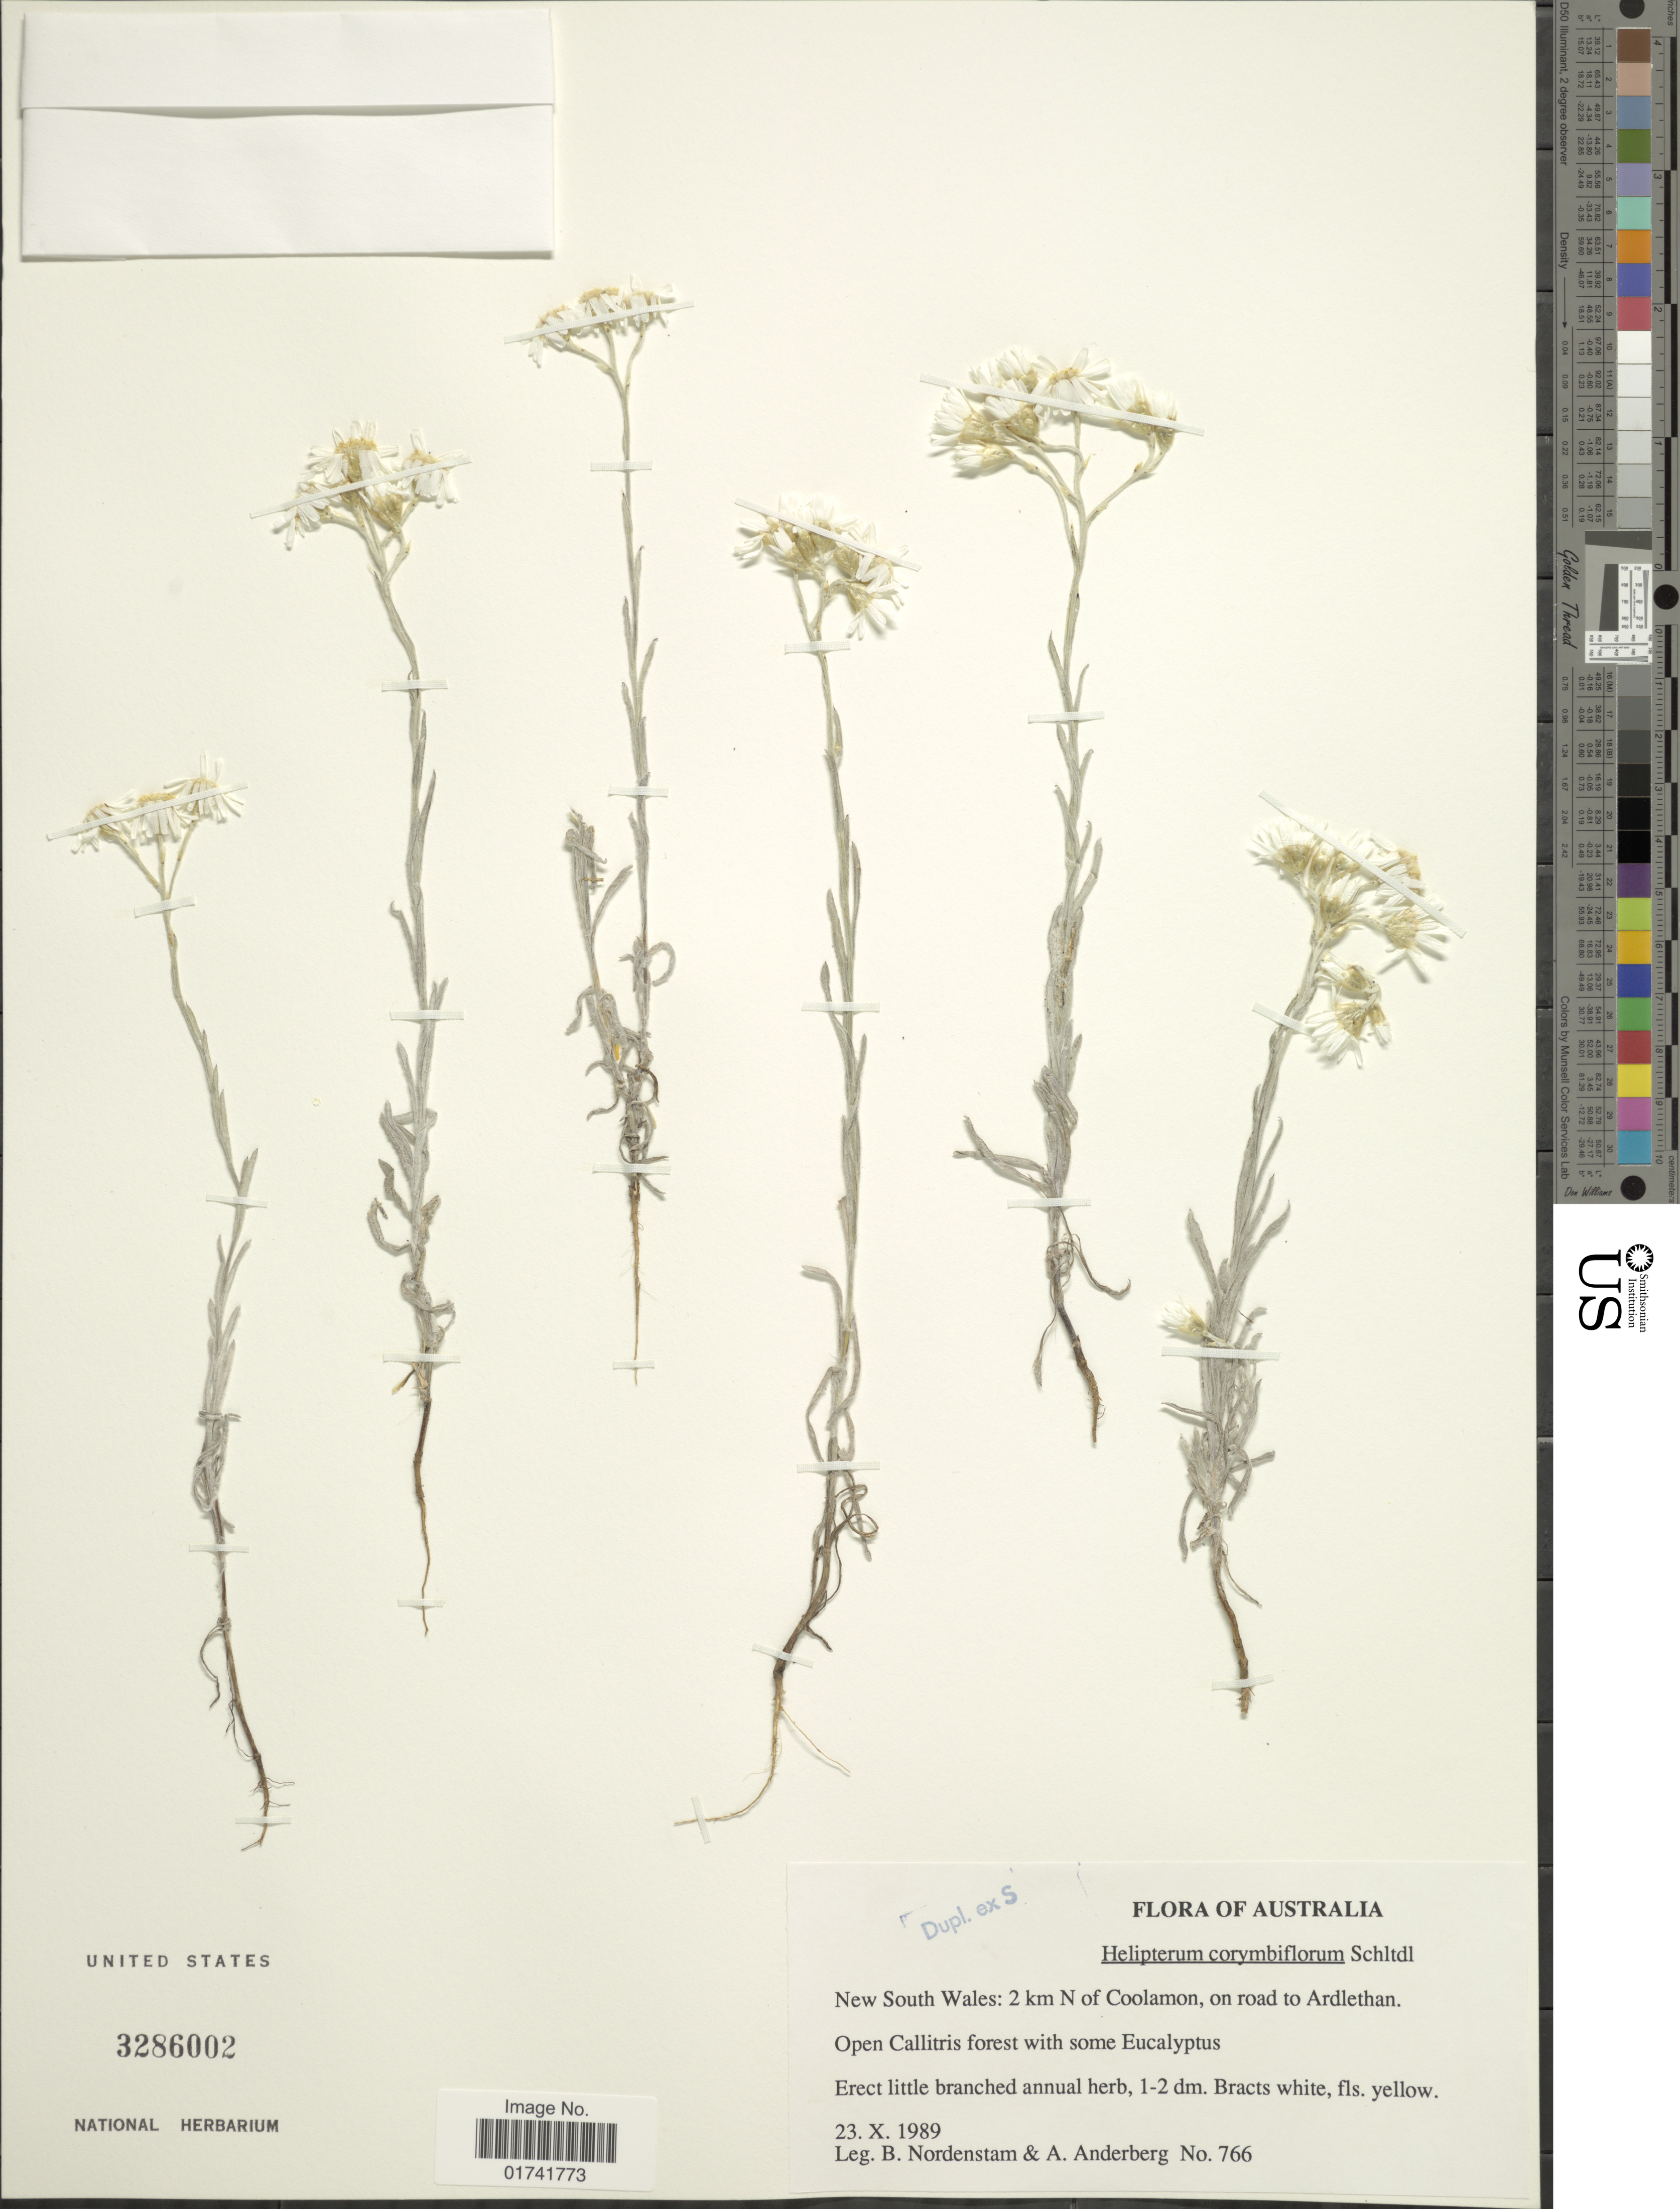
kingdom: Plantae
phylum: Tracheophyta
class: Magnoliopsida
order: Asterales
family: Asteraceae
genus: Rhodanthe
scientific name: Rhodanthe corymbiflora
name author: (Schltdl.) Paul G. Wilson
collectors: B. Nordenstam & A. A. Anderberg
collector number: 766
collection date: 1989-10-23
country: Australia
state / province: New South Wales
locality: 2 km N of Coolamon, on road to Ardlethan.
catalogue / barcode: US 3286002